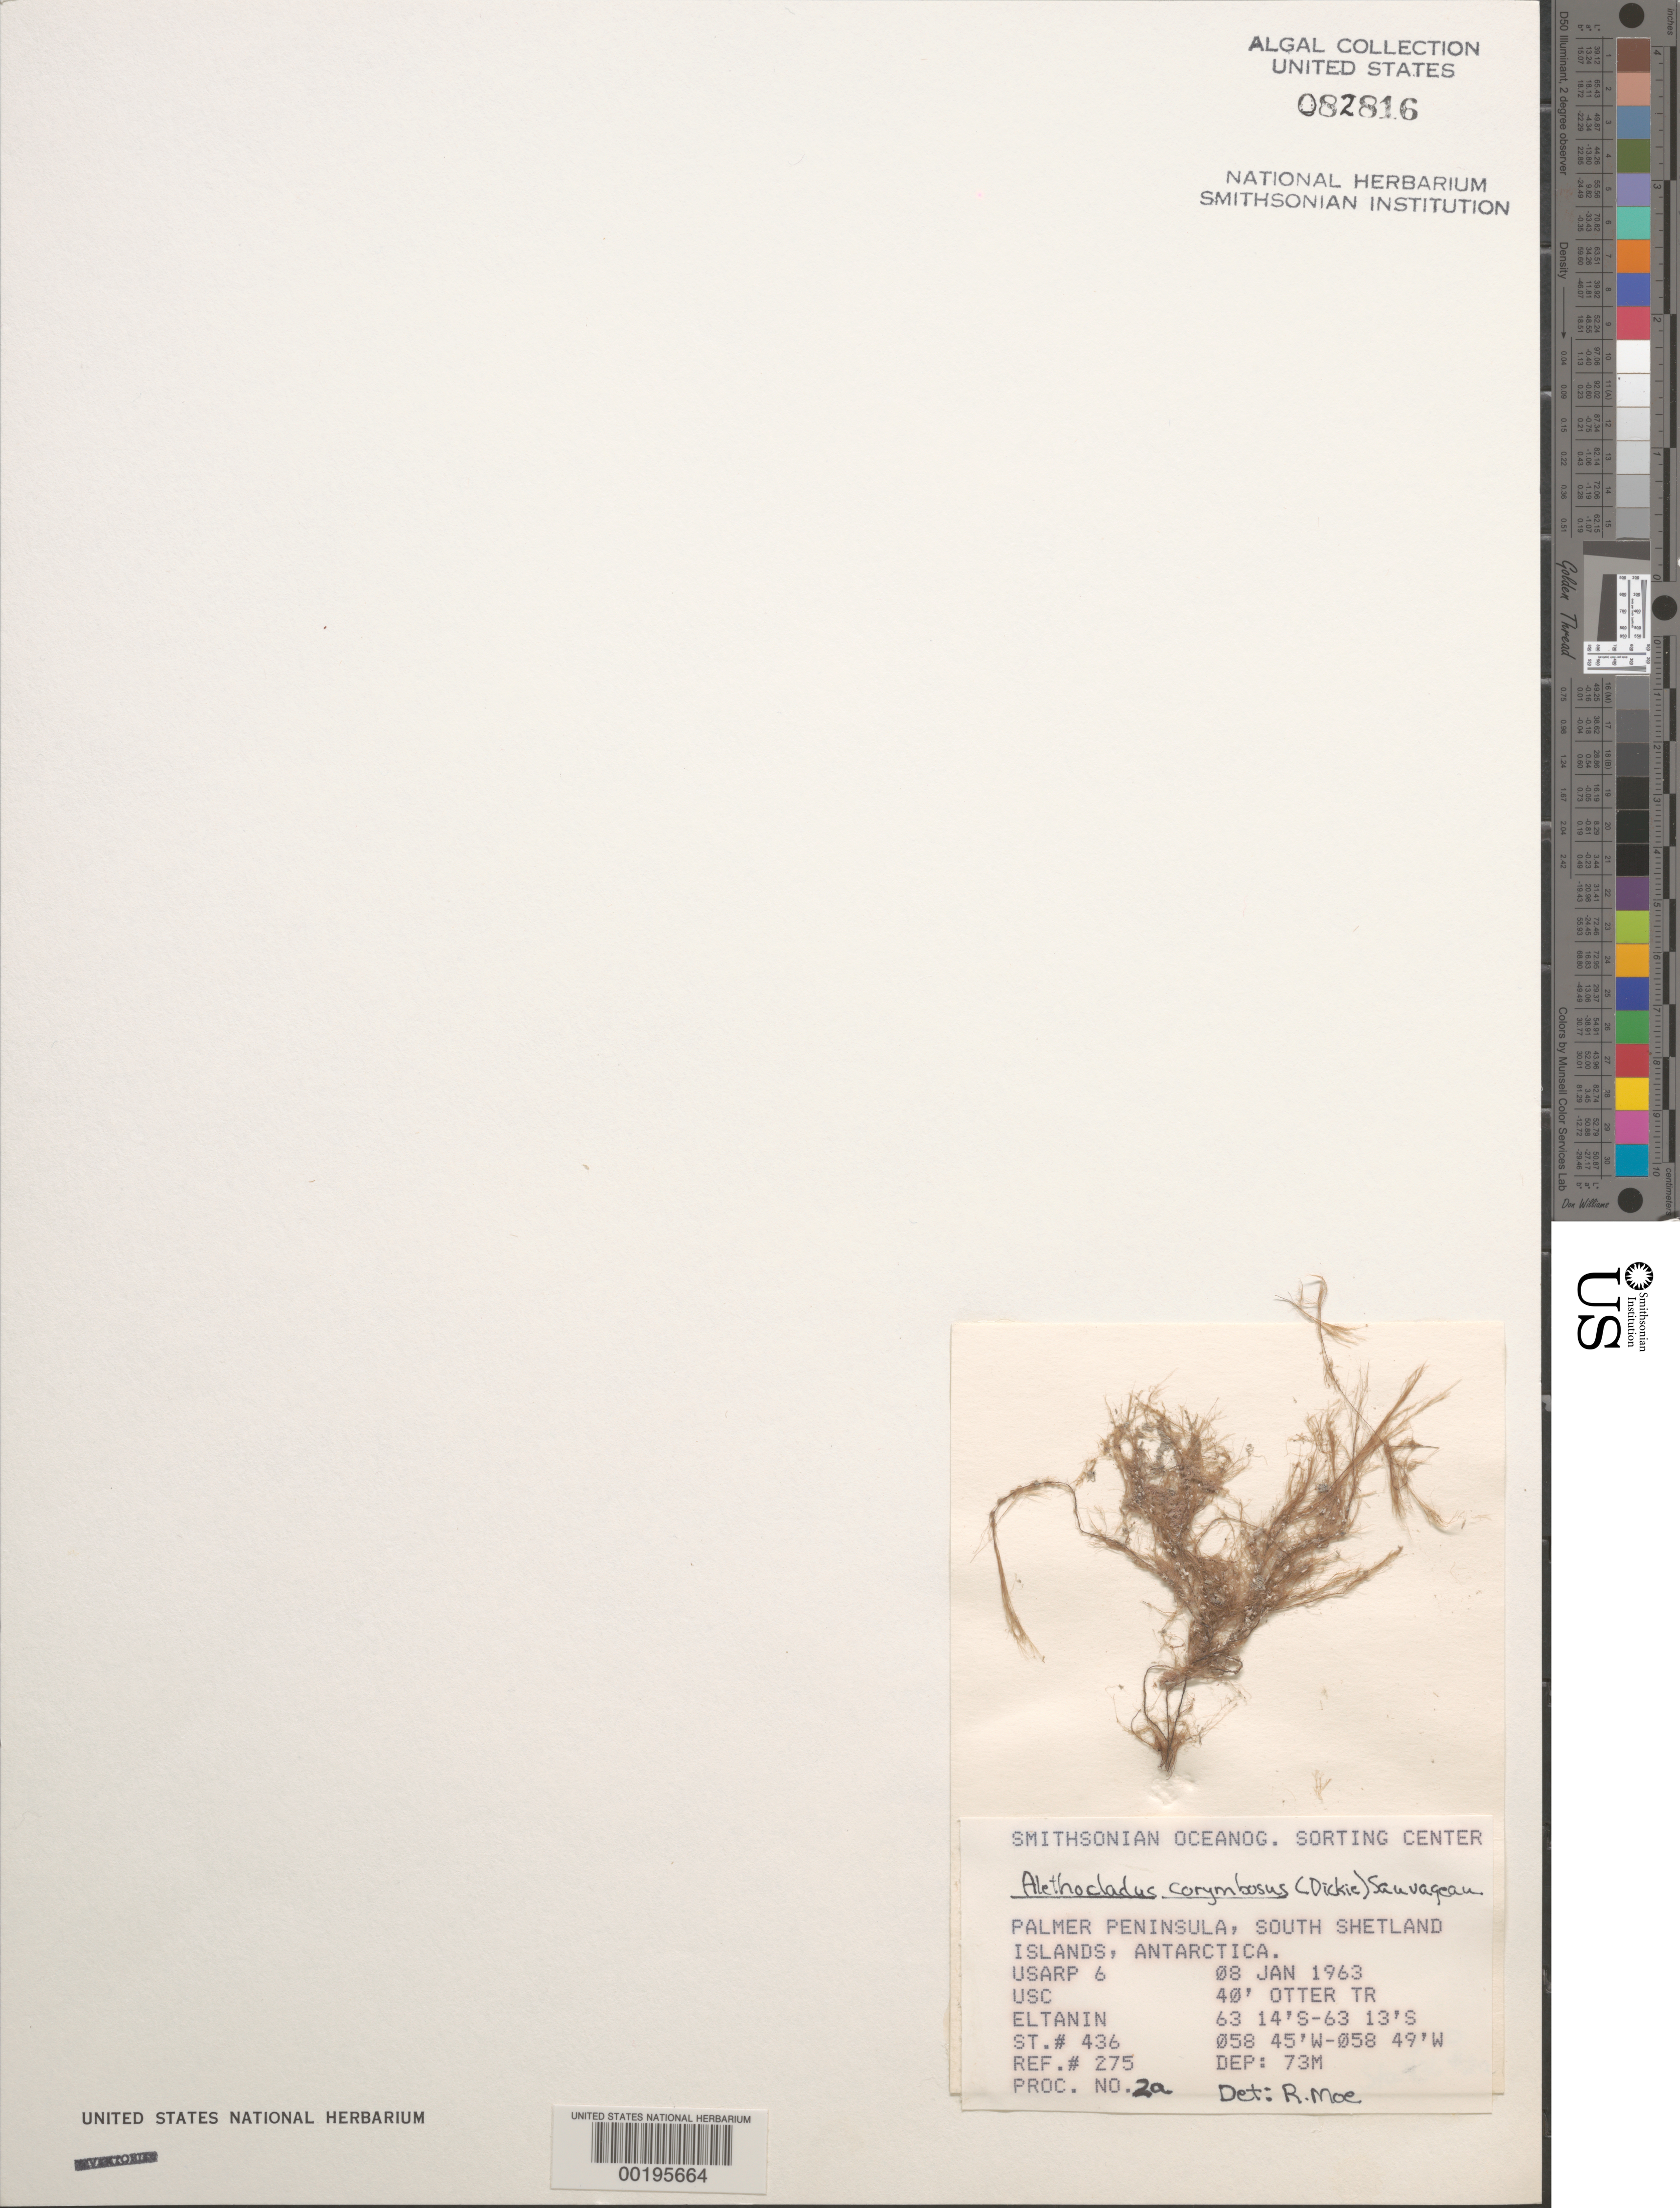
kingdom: Chromista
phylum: Ochrophyta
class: Phaeophyceae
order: Sphacelariales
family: Stypocaulaceae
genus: Halopteris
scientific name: Halopteris corymbosa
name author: (Dickie) Draisma et al.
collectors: USC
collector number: Station 436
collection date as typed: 08 Jan 1963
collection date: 1963-01-08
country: Antarctica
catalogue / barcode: US 82816